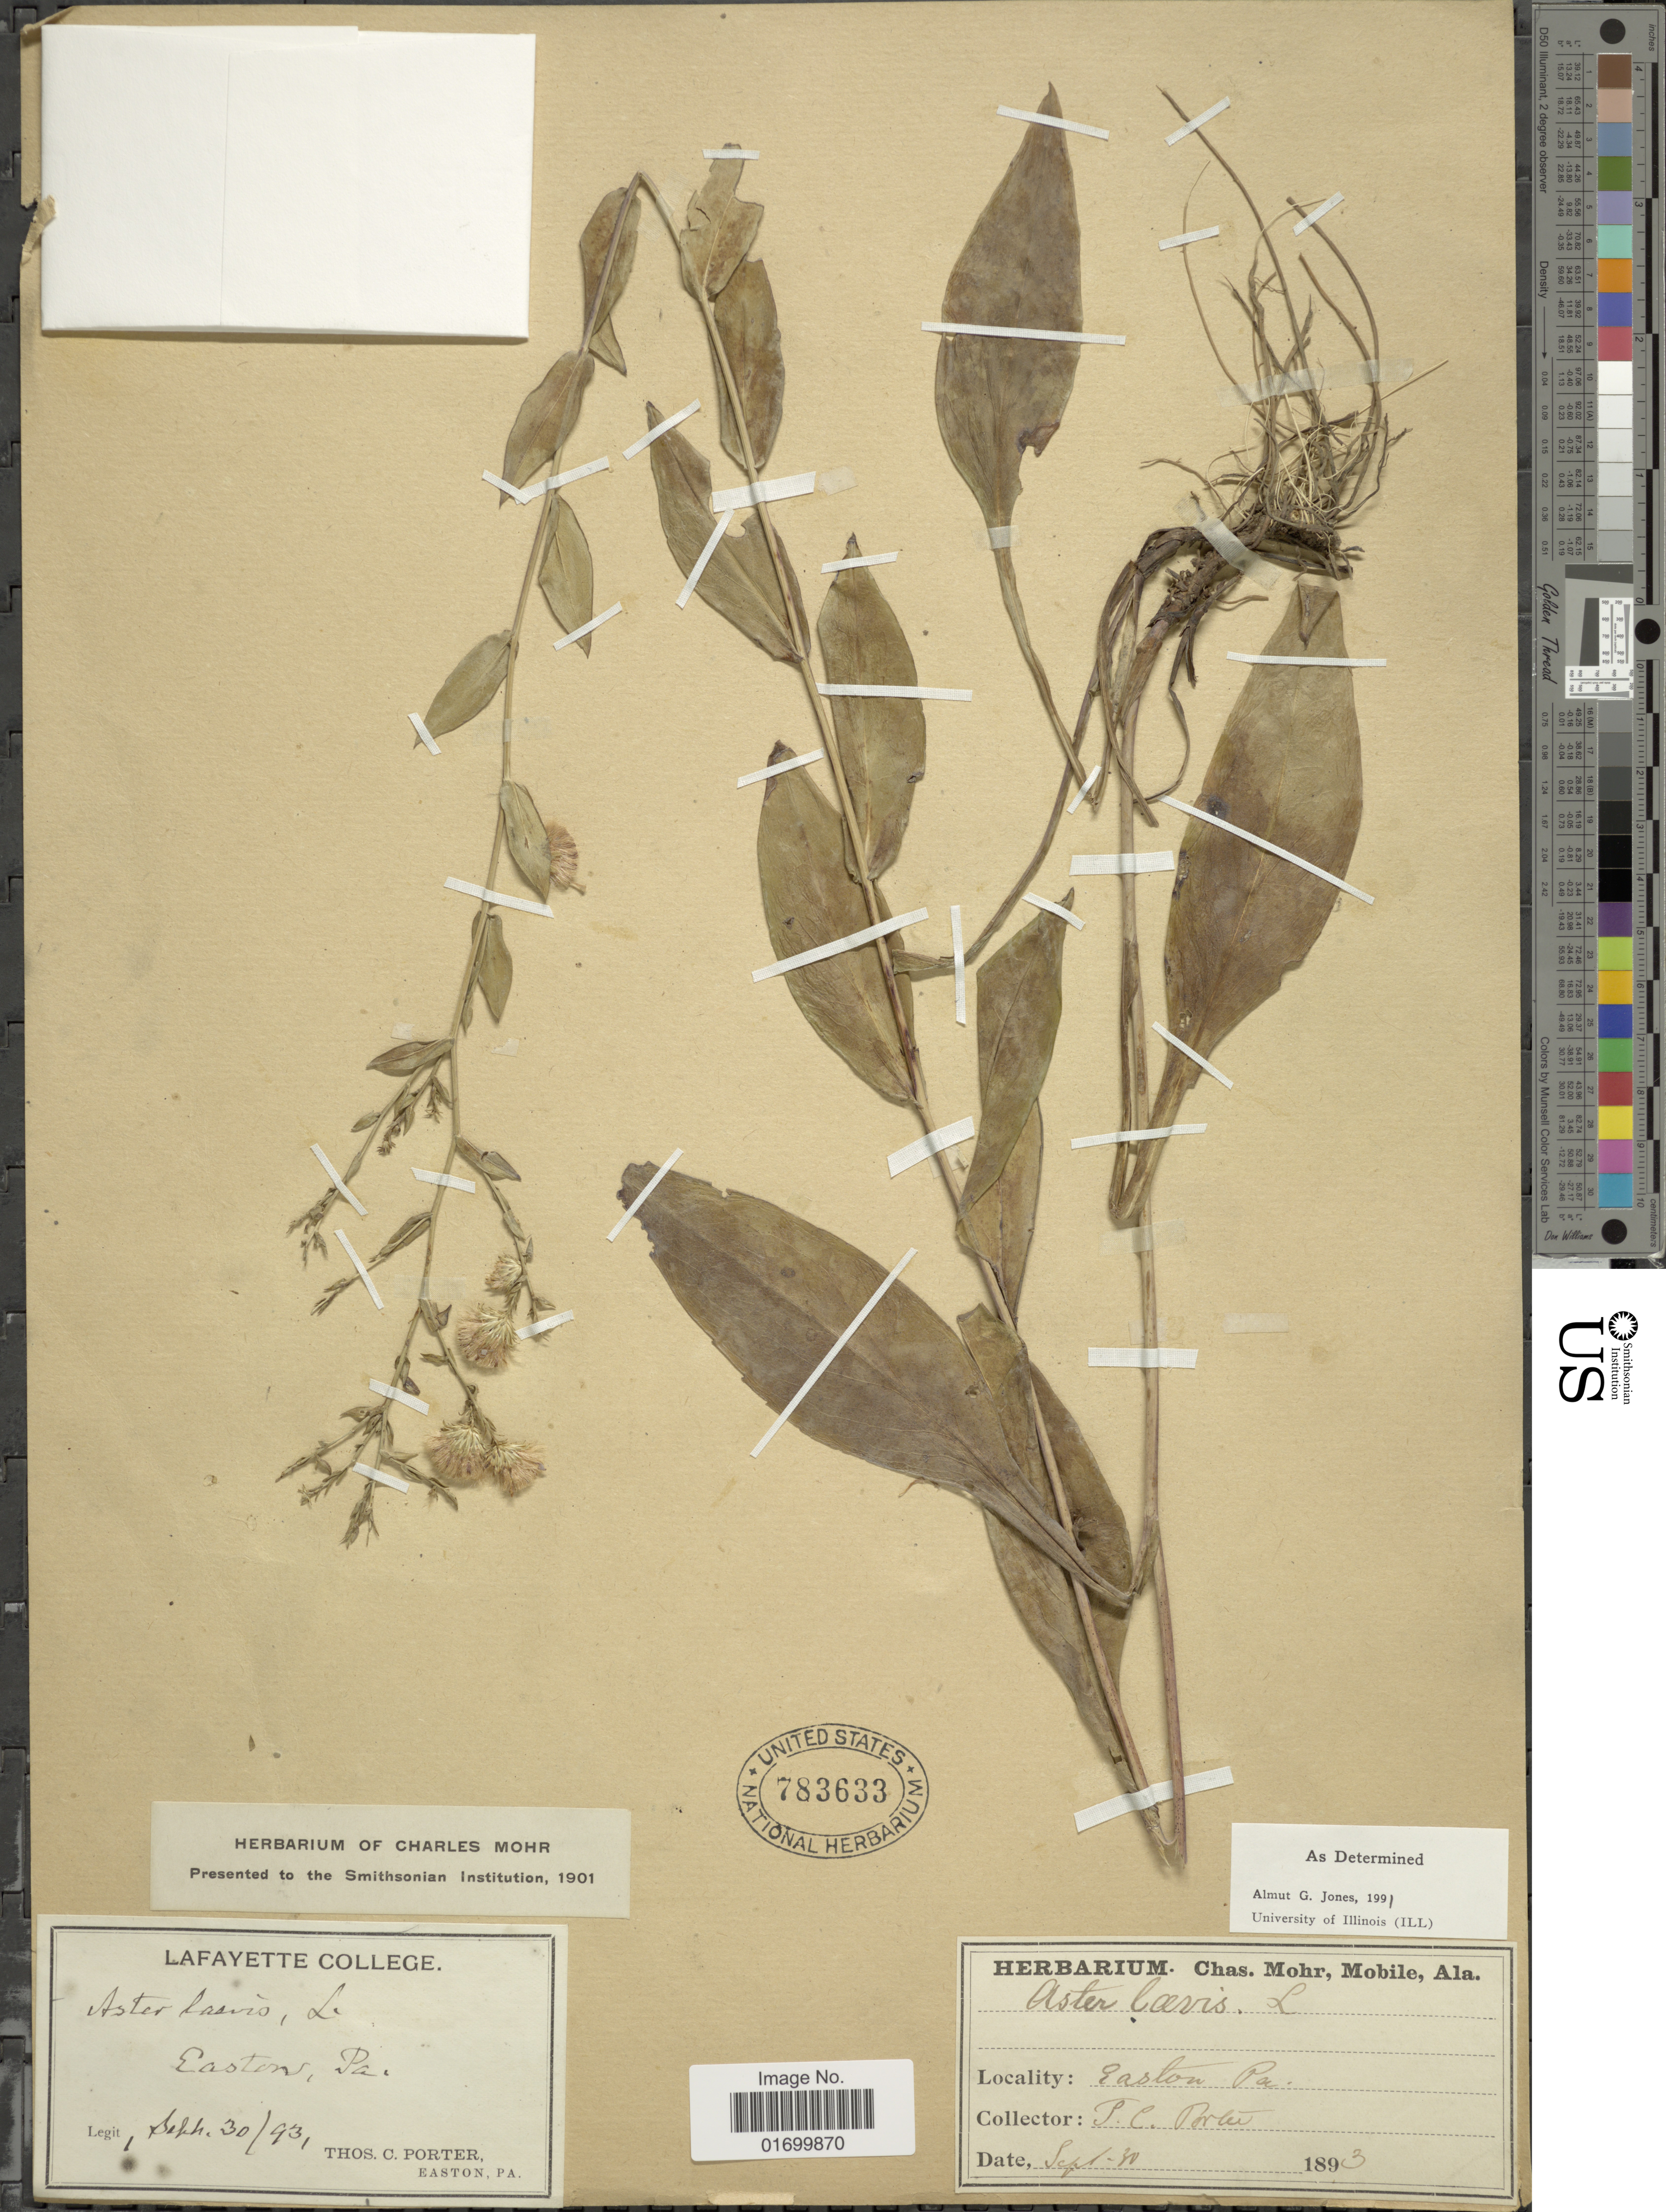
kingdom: Plantae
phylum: Tracheophyta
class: Magnoliopsida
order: Asterales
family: Asteraceae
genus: Symphyotrichum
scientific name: Symphyotrichum laeve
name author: (L.) Á. Löve & D. Löve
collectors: T. C. Porter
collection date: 1893-09-30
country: United States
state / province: Pennsylvania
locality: Lafayette College. Eastern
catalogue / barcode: US 783633